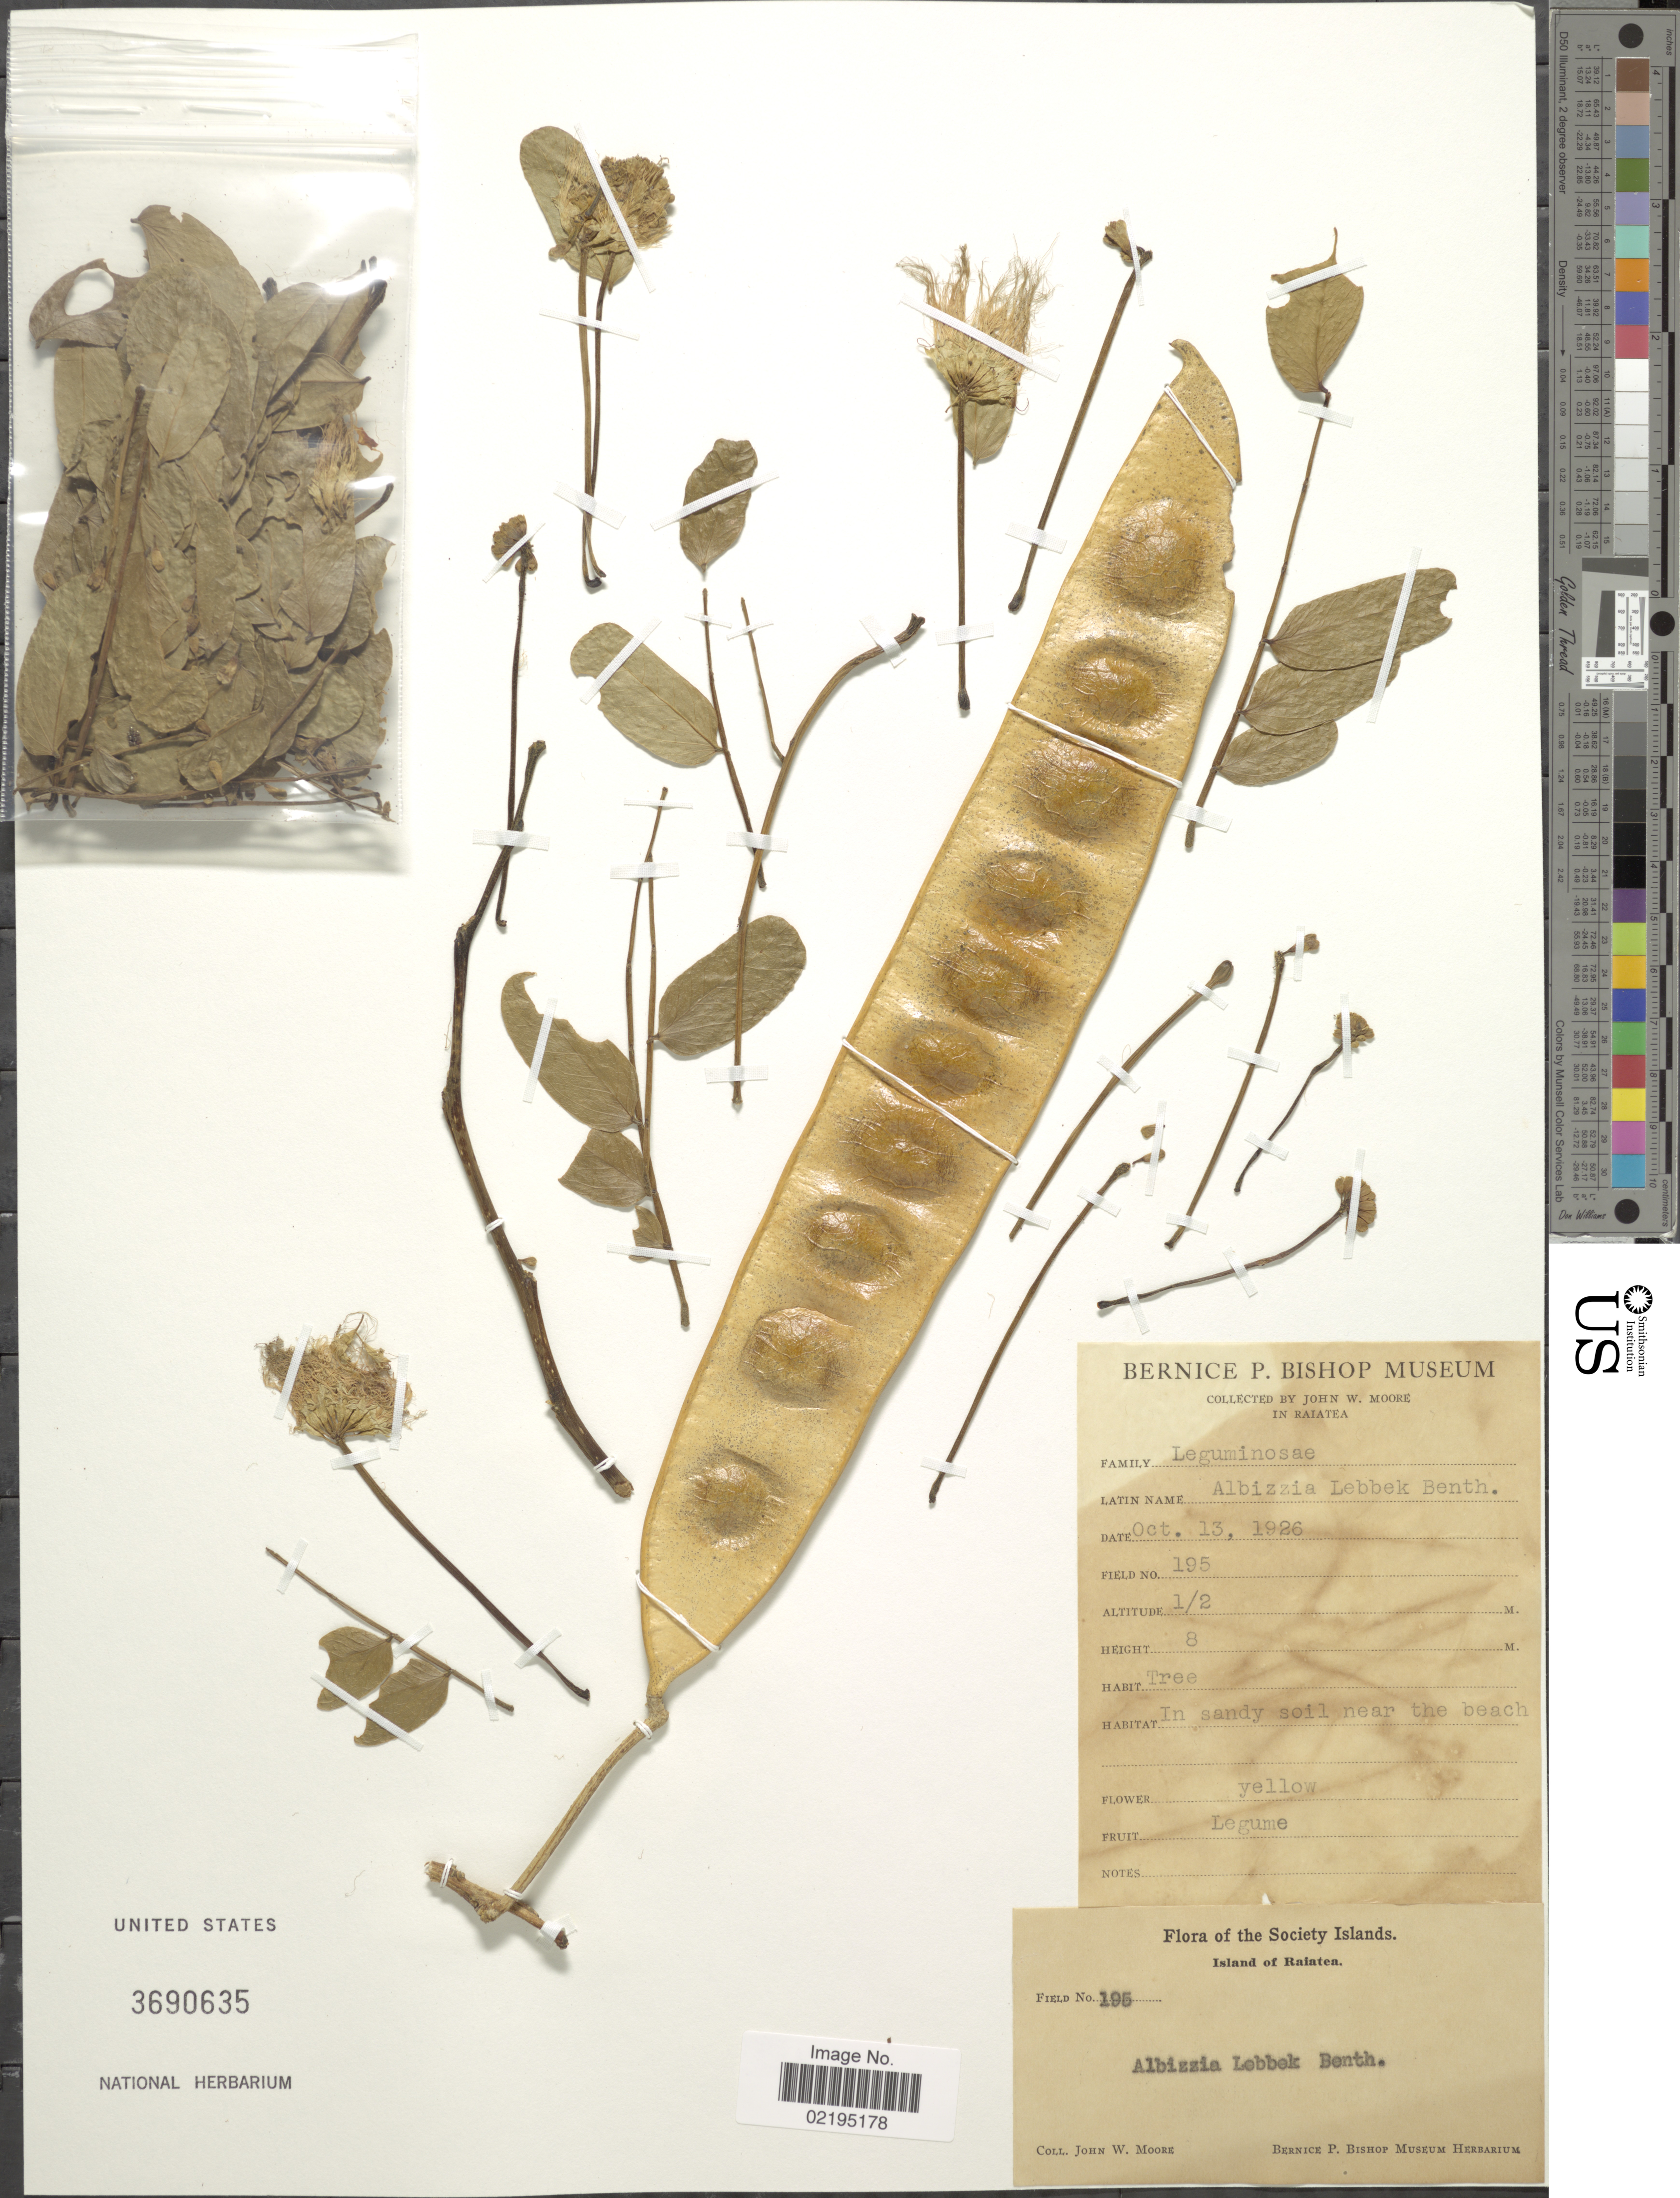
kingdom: Plantae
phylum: Tracheophyta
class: Magnoliopsida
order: Fabales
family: Fabaceae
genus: Albizia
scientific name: Albizia lebbeck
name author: (L.) Benth.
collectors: J. Moore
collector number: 195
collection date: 1926-10-13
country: French Polynesia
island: Raiatea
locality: Island of Raiatea, Society Islands.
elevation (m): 1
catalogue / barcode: US 3690635